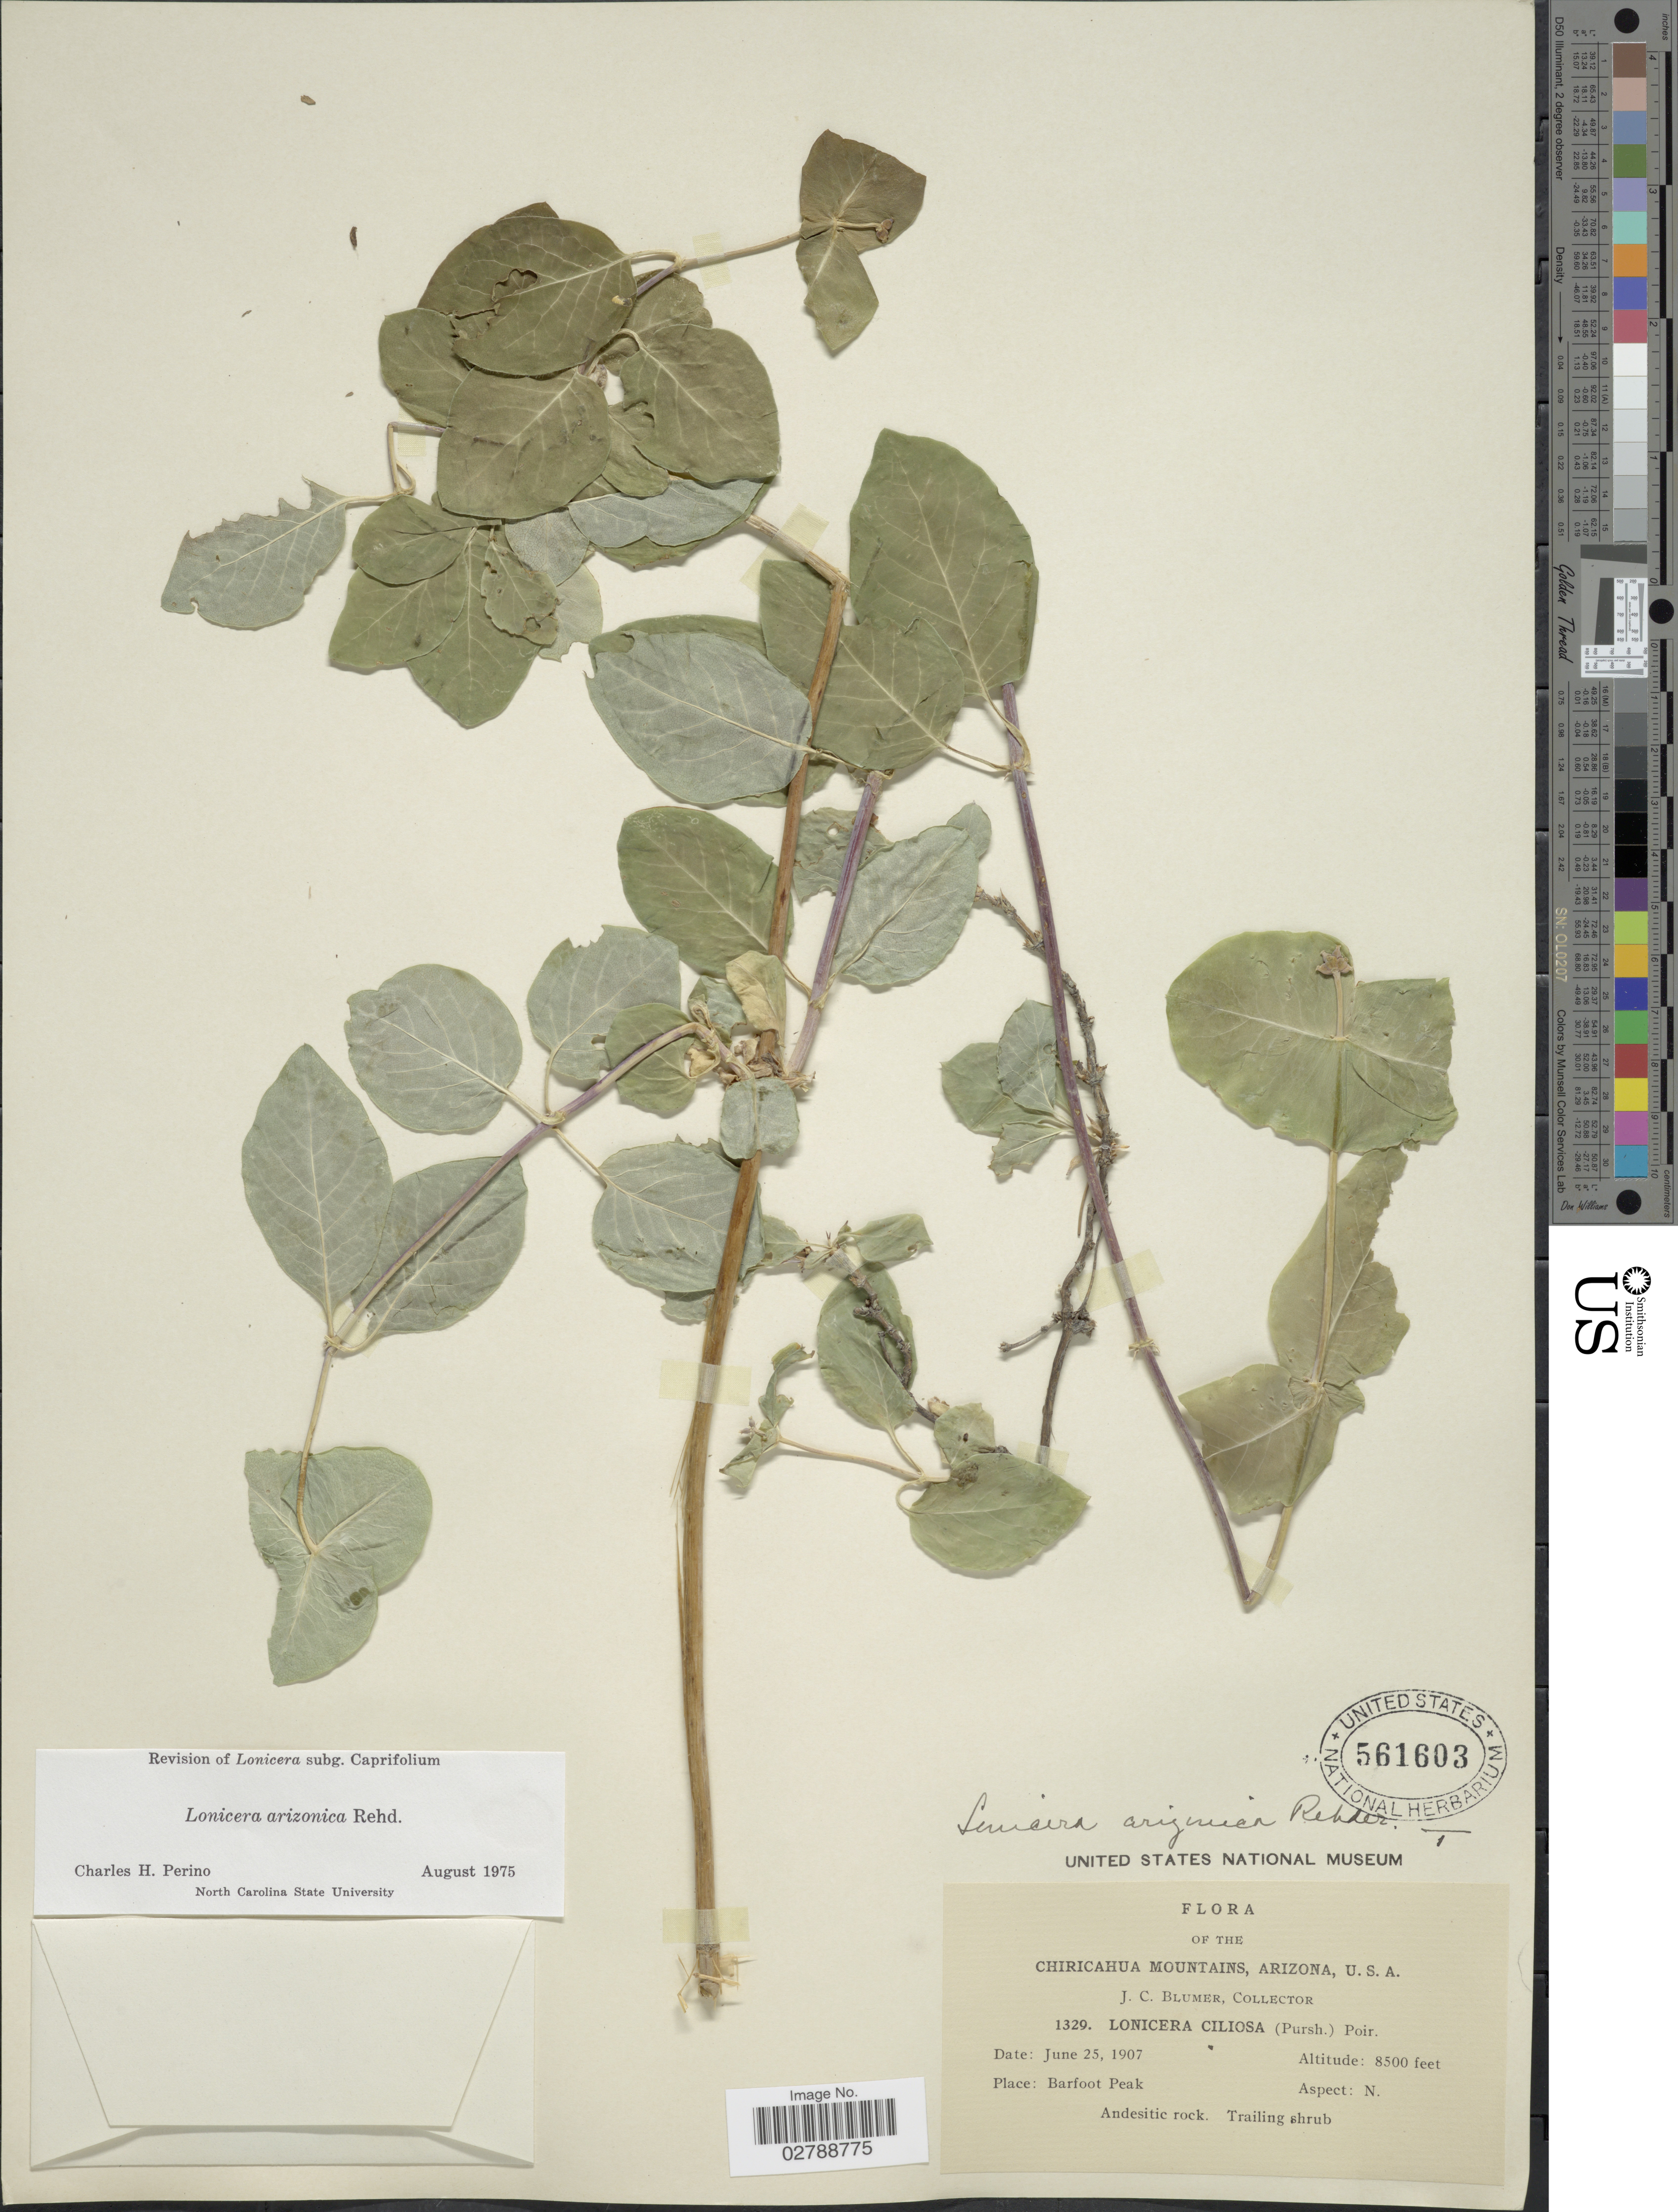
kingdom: Plantae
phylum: Tracheophyta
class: Magnoliopsida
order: Dipsacales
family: Caprifoliaceae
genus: Lonicera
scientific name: Lonicera arizonica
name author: Rehder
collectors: J. C. Blumer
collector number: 1329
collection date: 1907-06-25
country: United States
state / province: Arizona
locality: Chiricahua Mountains. Barfoot Peak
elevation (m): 2591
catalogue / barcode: US 561603